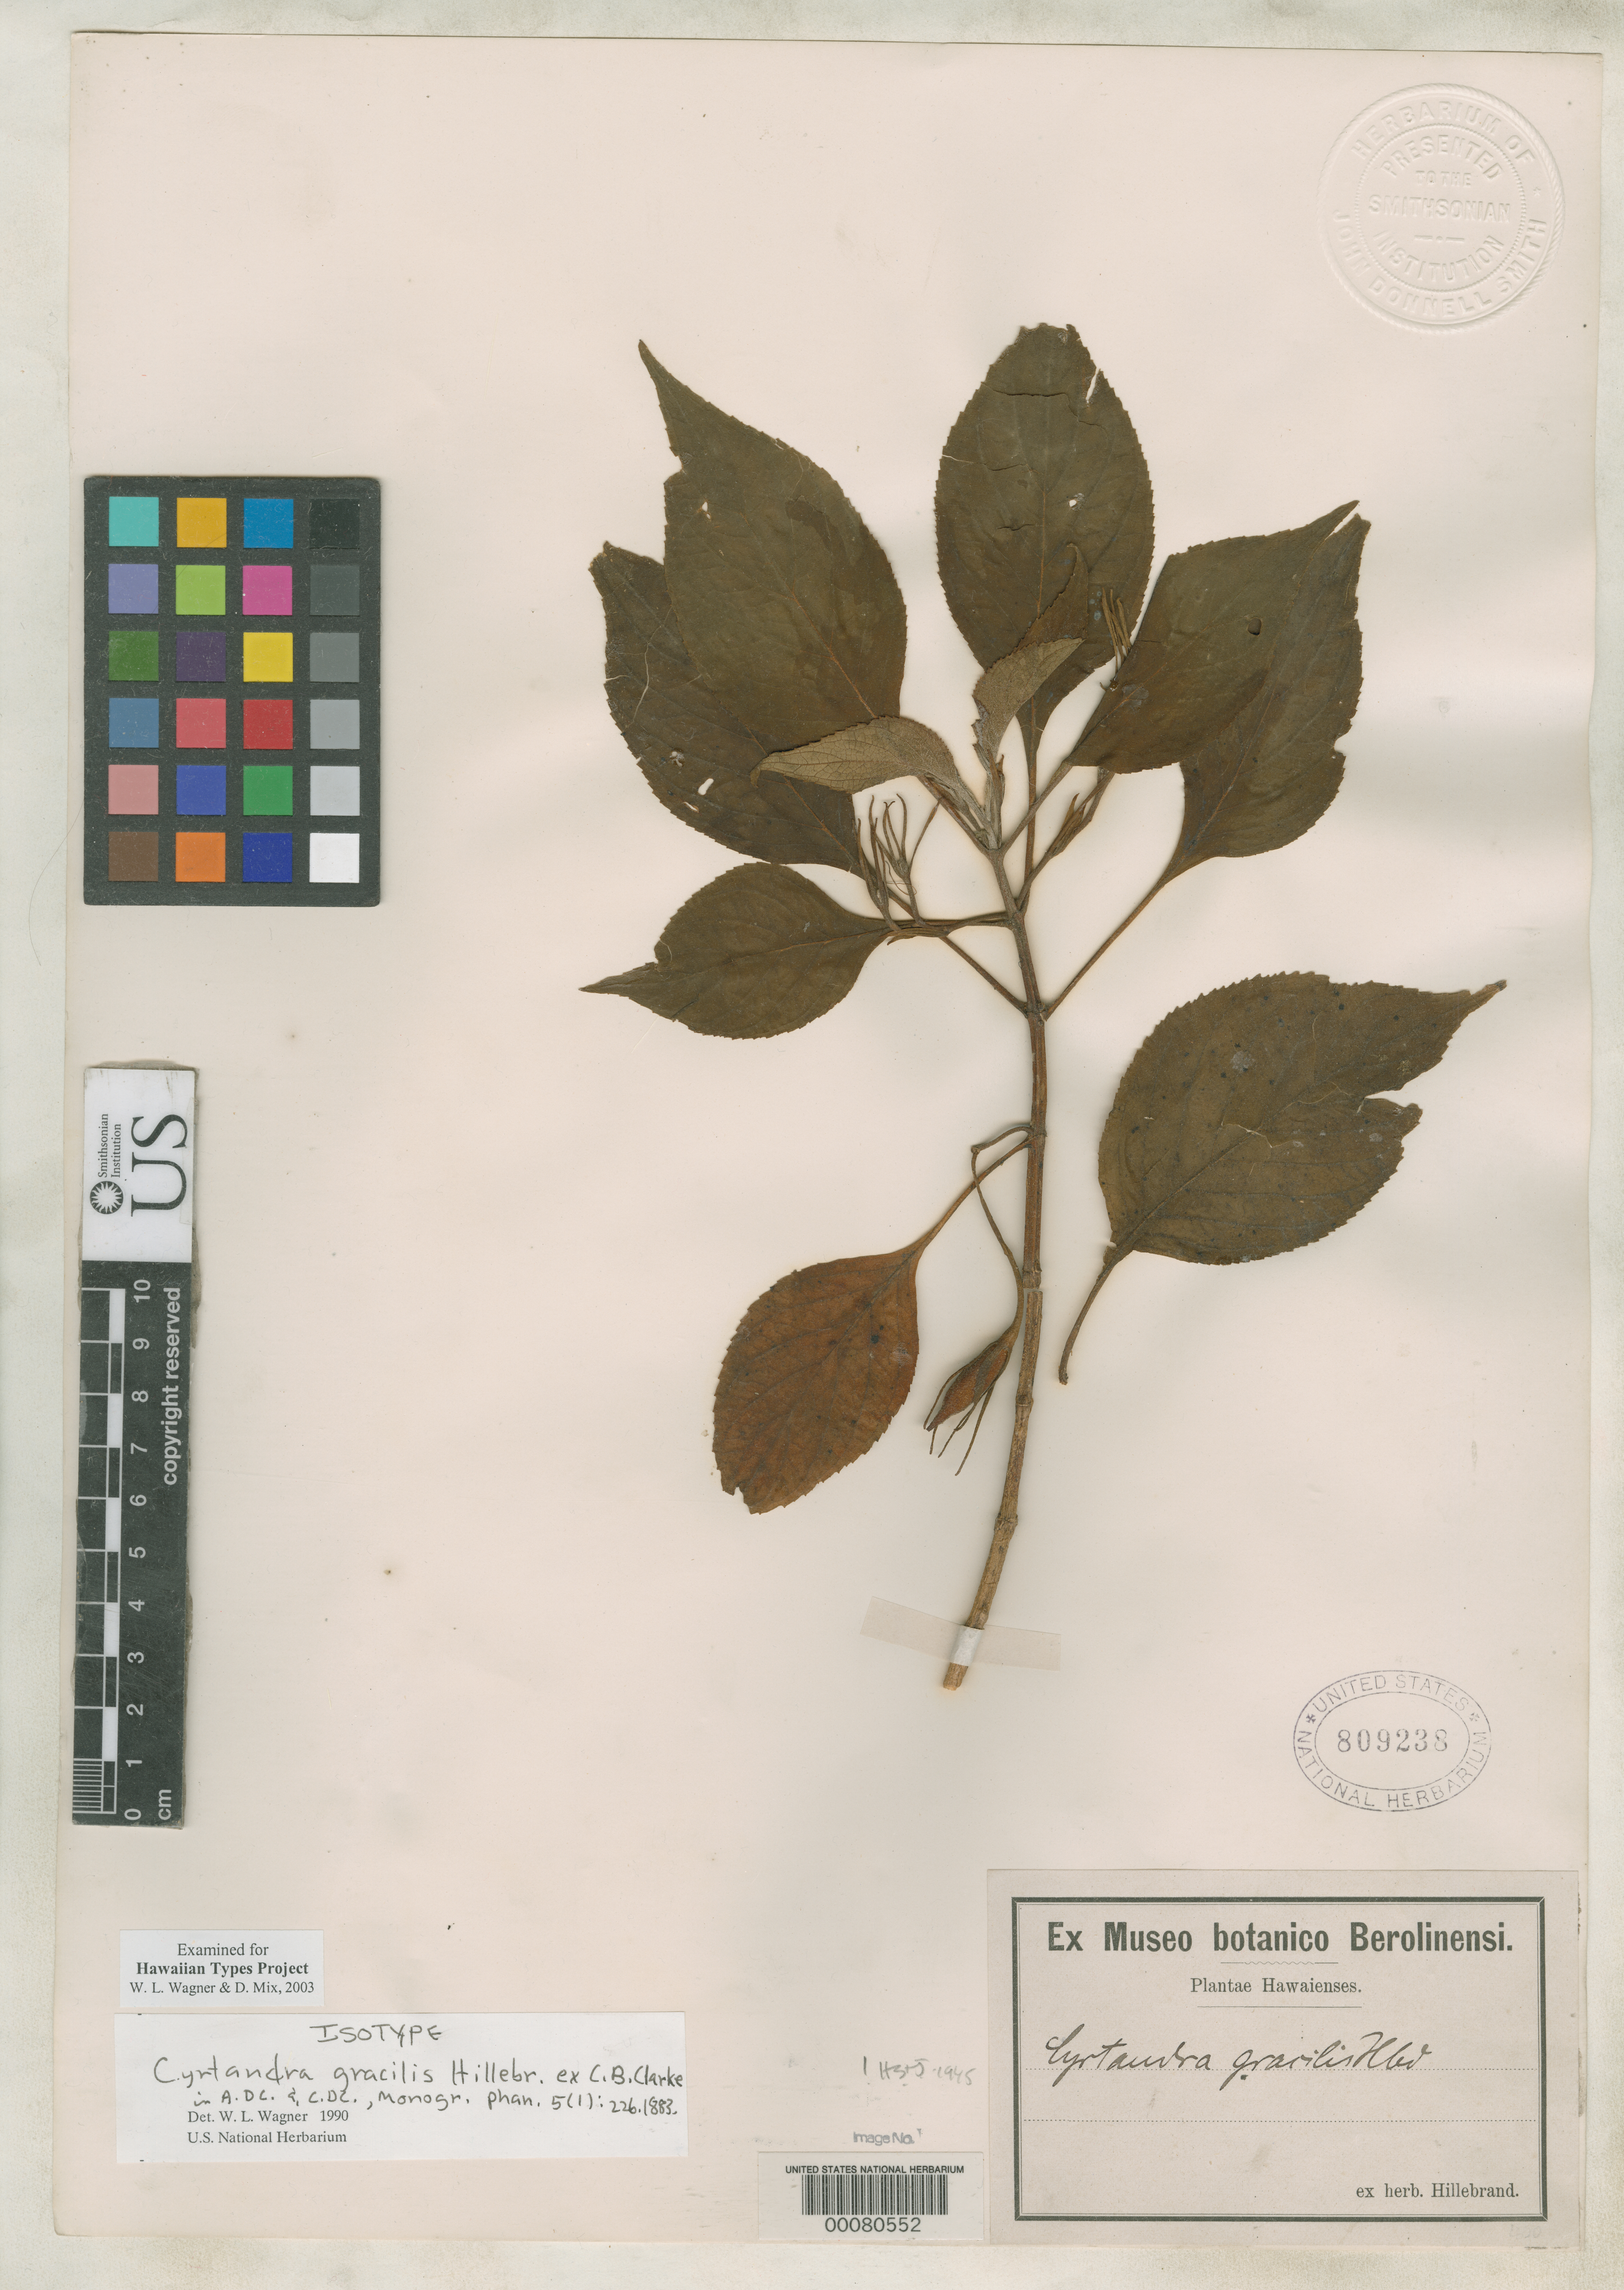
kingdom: Plantae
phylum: Tracheophyta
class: Magnoliopsida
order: Lamiales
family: Gesneriaceae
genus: Cyrtandra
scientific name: Cyrtandra gracilis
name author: Hillebr. ex C.B. Clarke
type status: Isotype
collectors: W. Hillebrand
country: United States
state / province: Hawaii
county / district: Honolulu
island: Oahu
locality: in the farthest recesses of Konahuanui, Manoa, Palolo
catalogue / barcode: US 809238